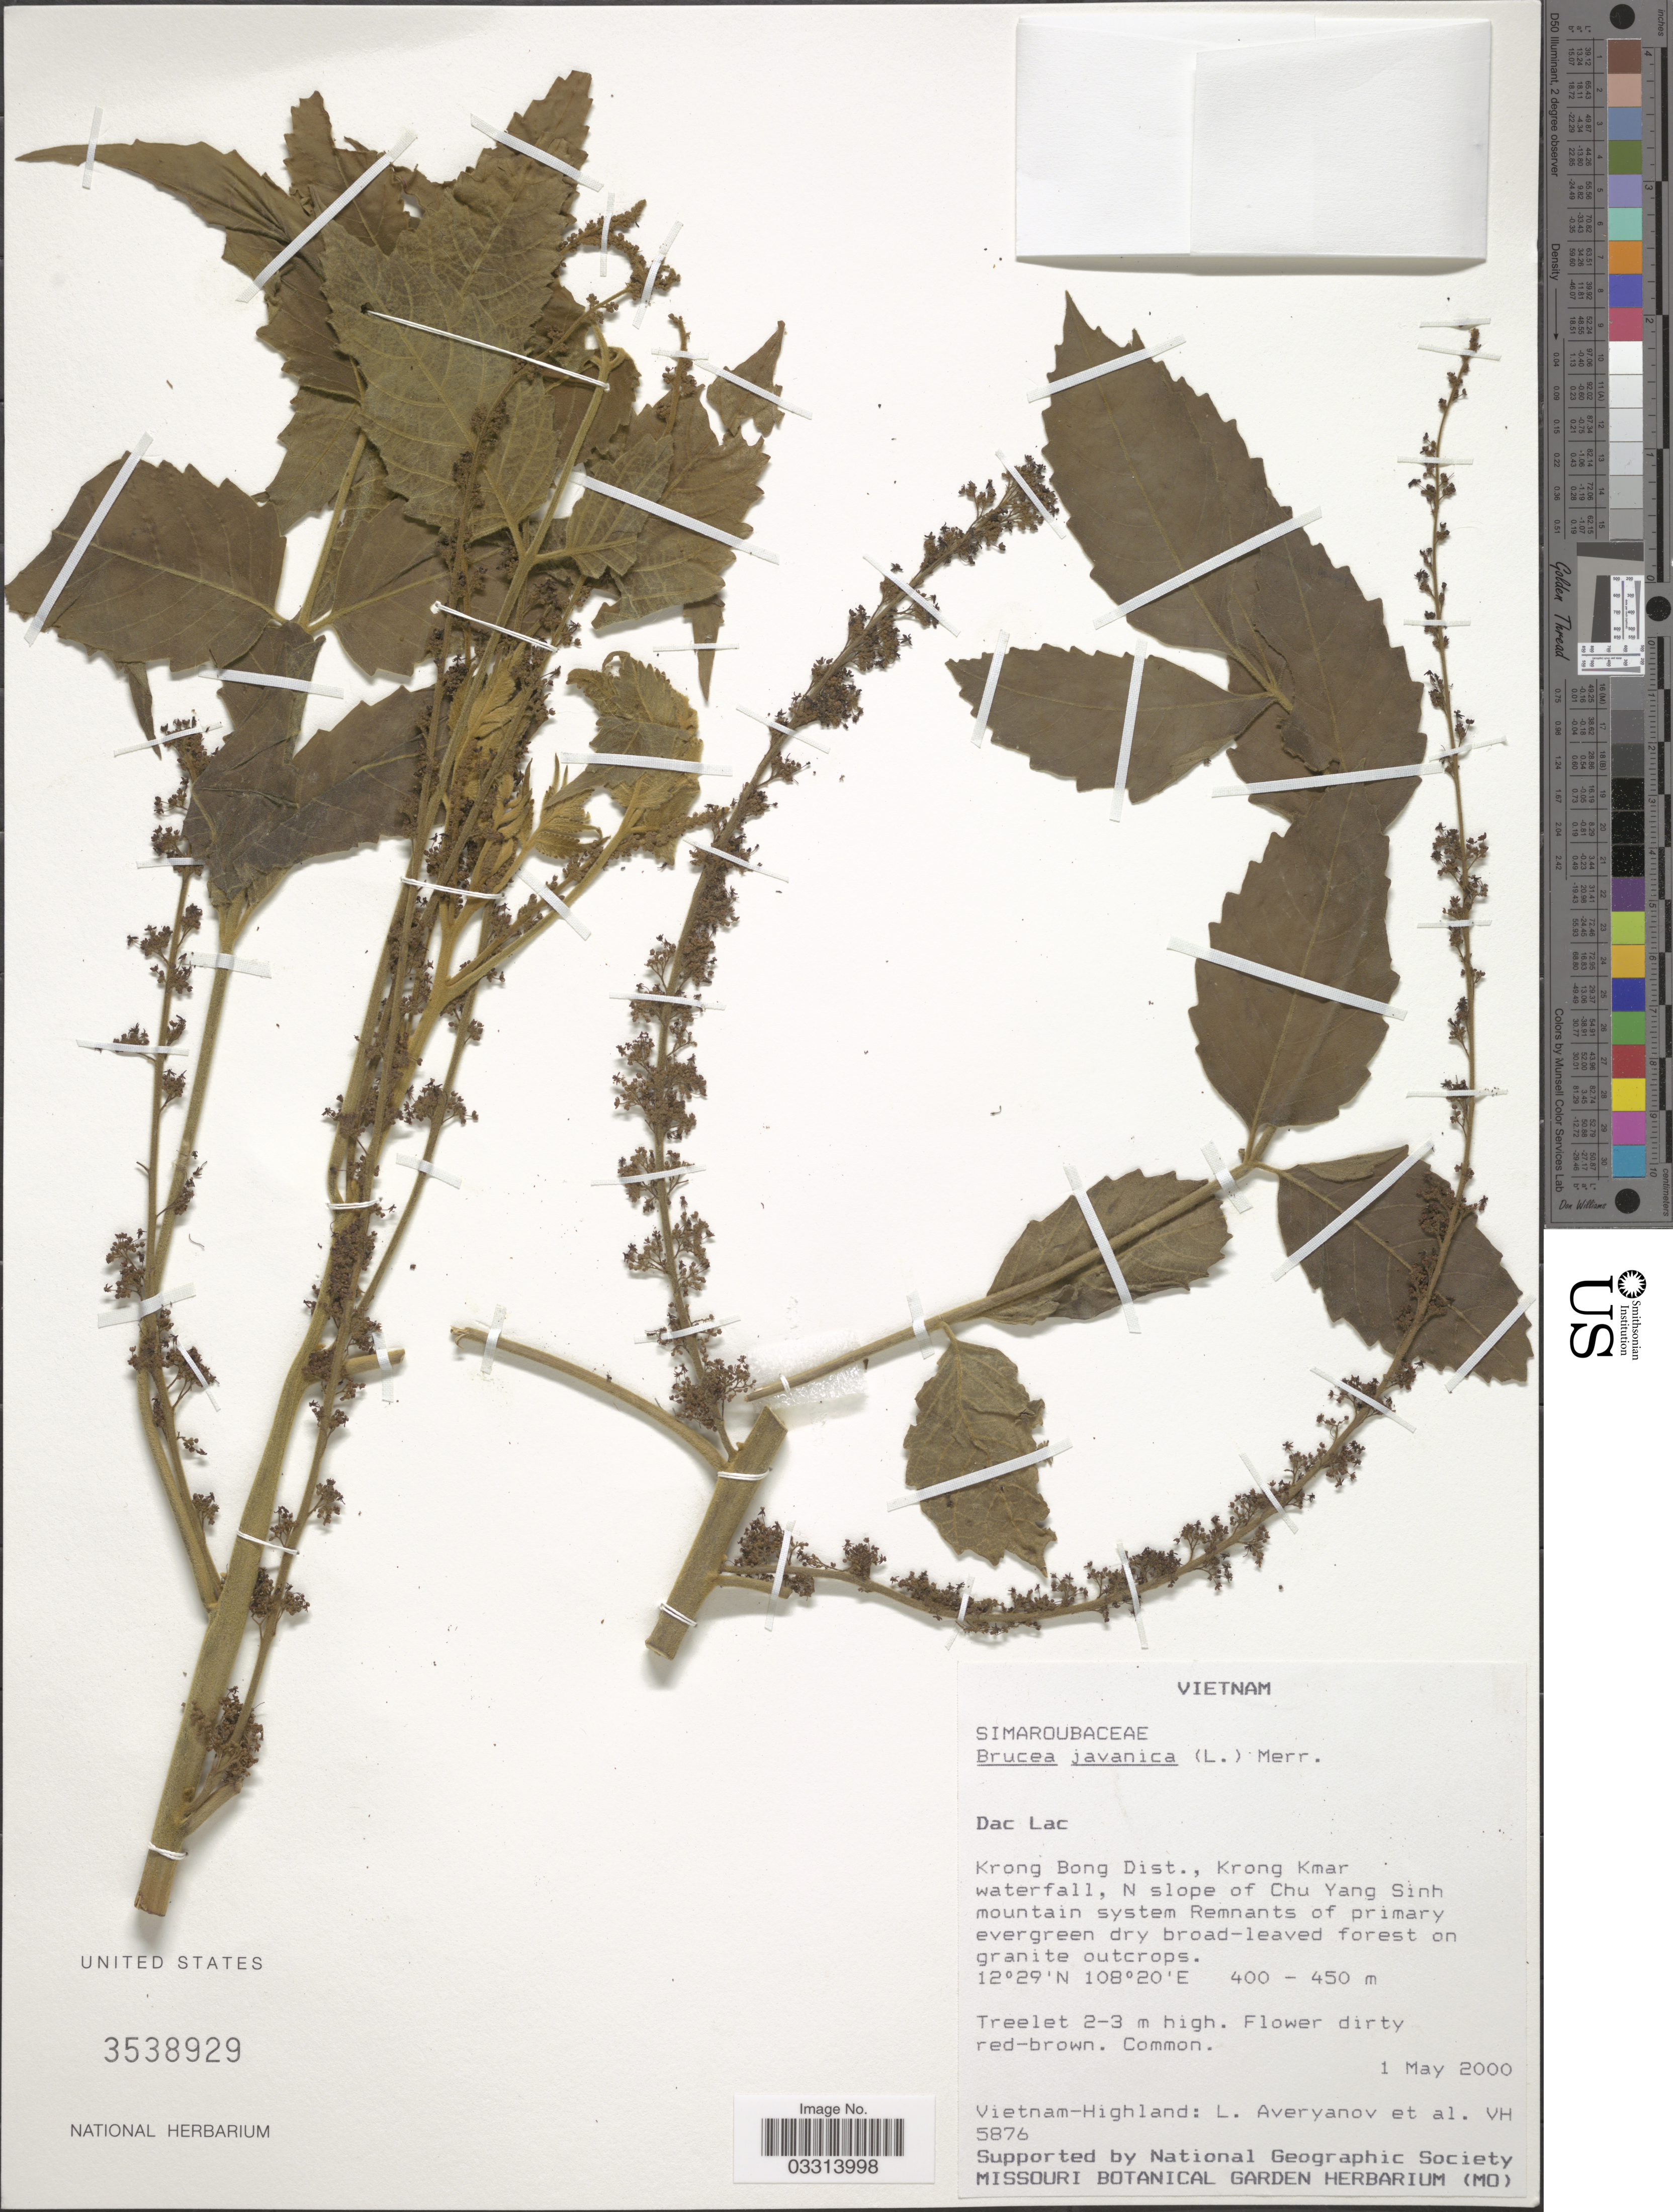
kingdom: Plantae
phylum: Tracheophyta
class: Magnoliopsida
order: Sapindales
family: Simaroubaceae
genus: Brucea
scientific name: Brucea javanica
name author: (L.) Merr.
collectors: L. Averyanov & et al.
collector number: VH5876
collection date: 2000-05-01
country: Vietnam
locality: Dac Lac. Krong Bong Dist., Krong Kmar waterfall, N slope of Chu Yang Sinh mountain system.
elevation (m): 400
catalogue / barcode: US 3538929